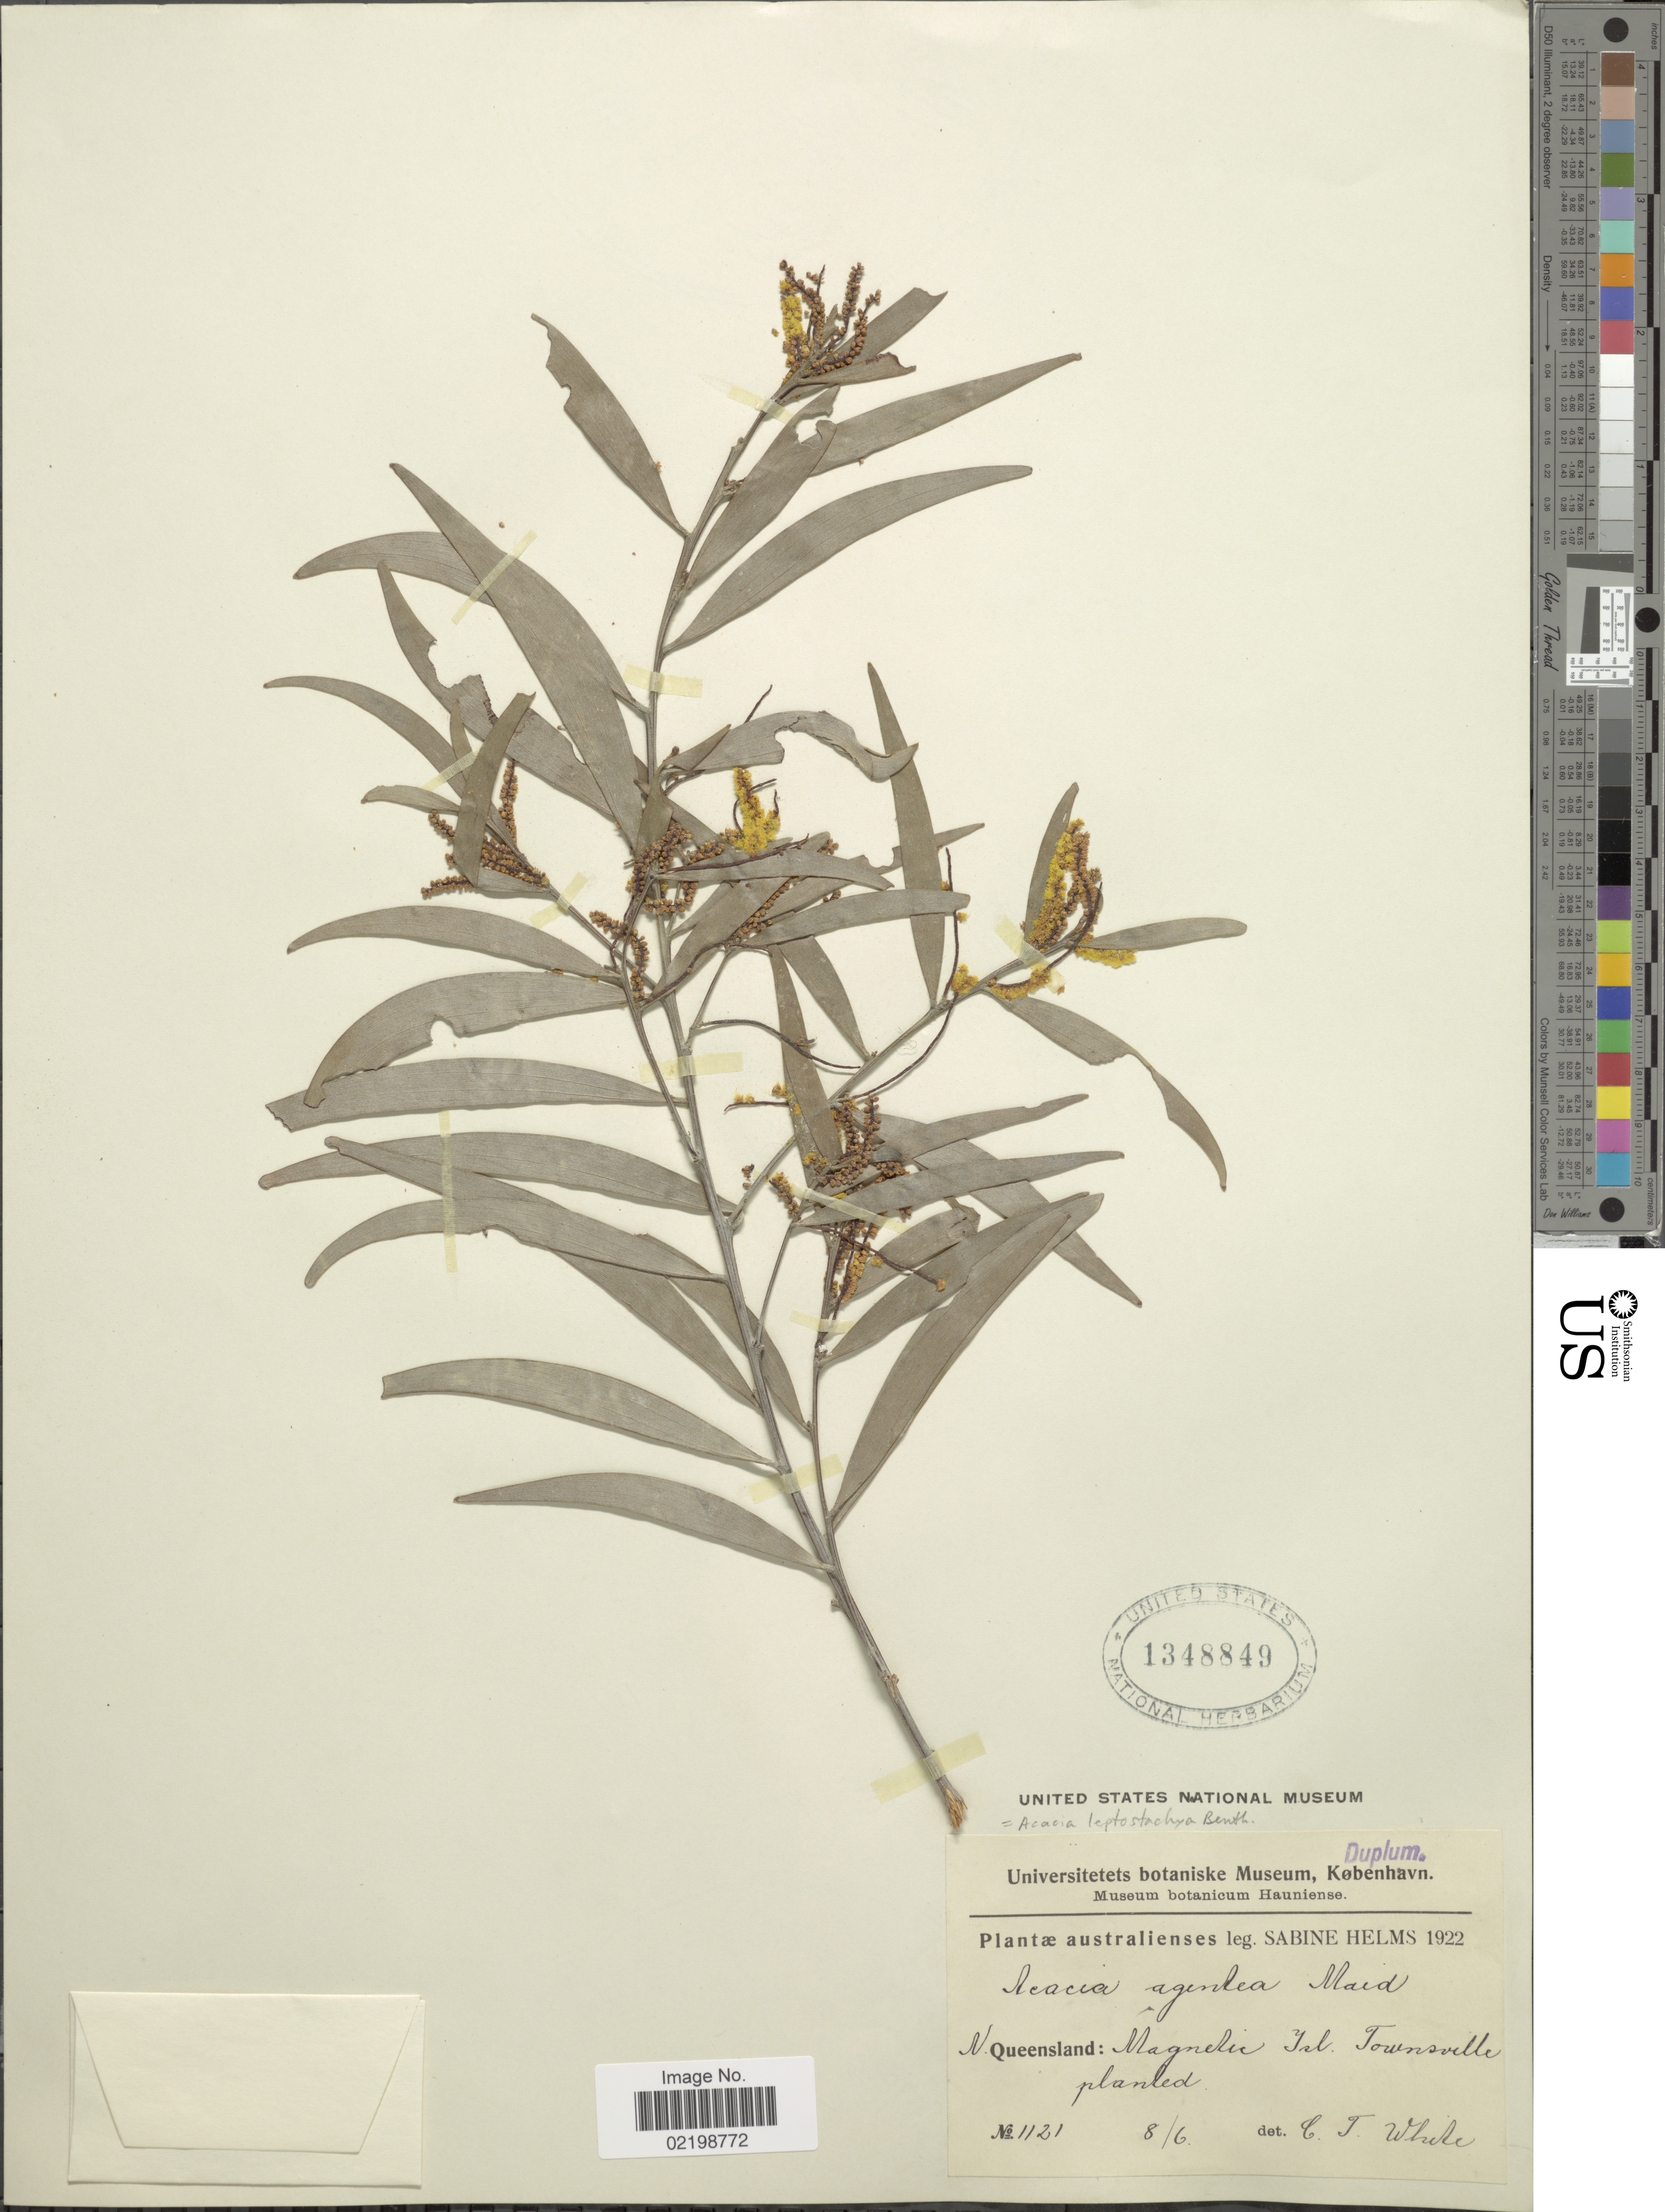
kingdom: Plantae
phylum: Tracheophyta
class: Magnoliopsida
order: Fabales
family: Fabaceae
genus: Acacia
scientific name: Acacia leptostachya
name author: Benth.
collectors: S. Helms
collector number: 1121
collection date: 1922-06-08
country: Australia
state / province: Queensland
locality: N. Queensland: Magnetic Isl. Townsville planted.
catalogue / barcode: US 1348849